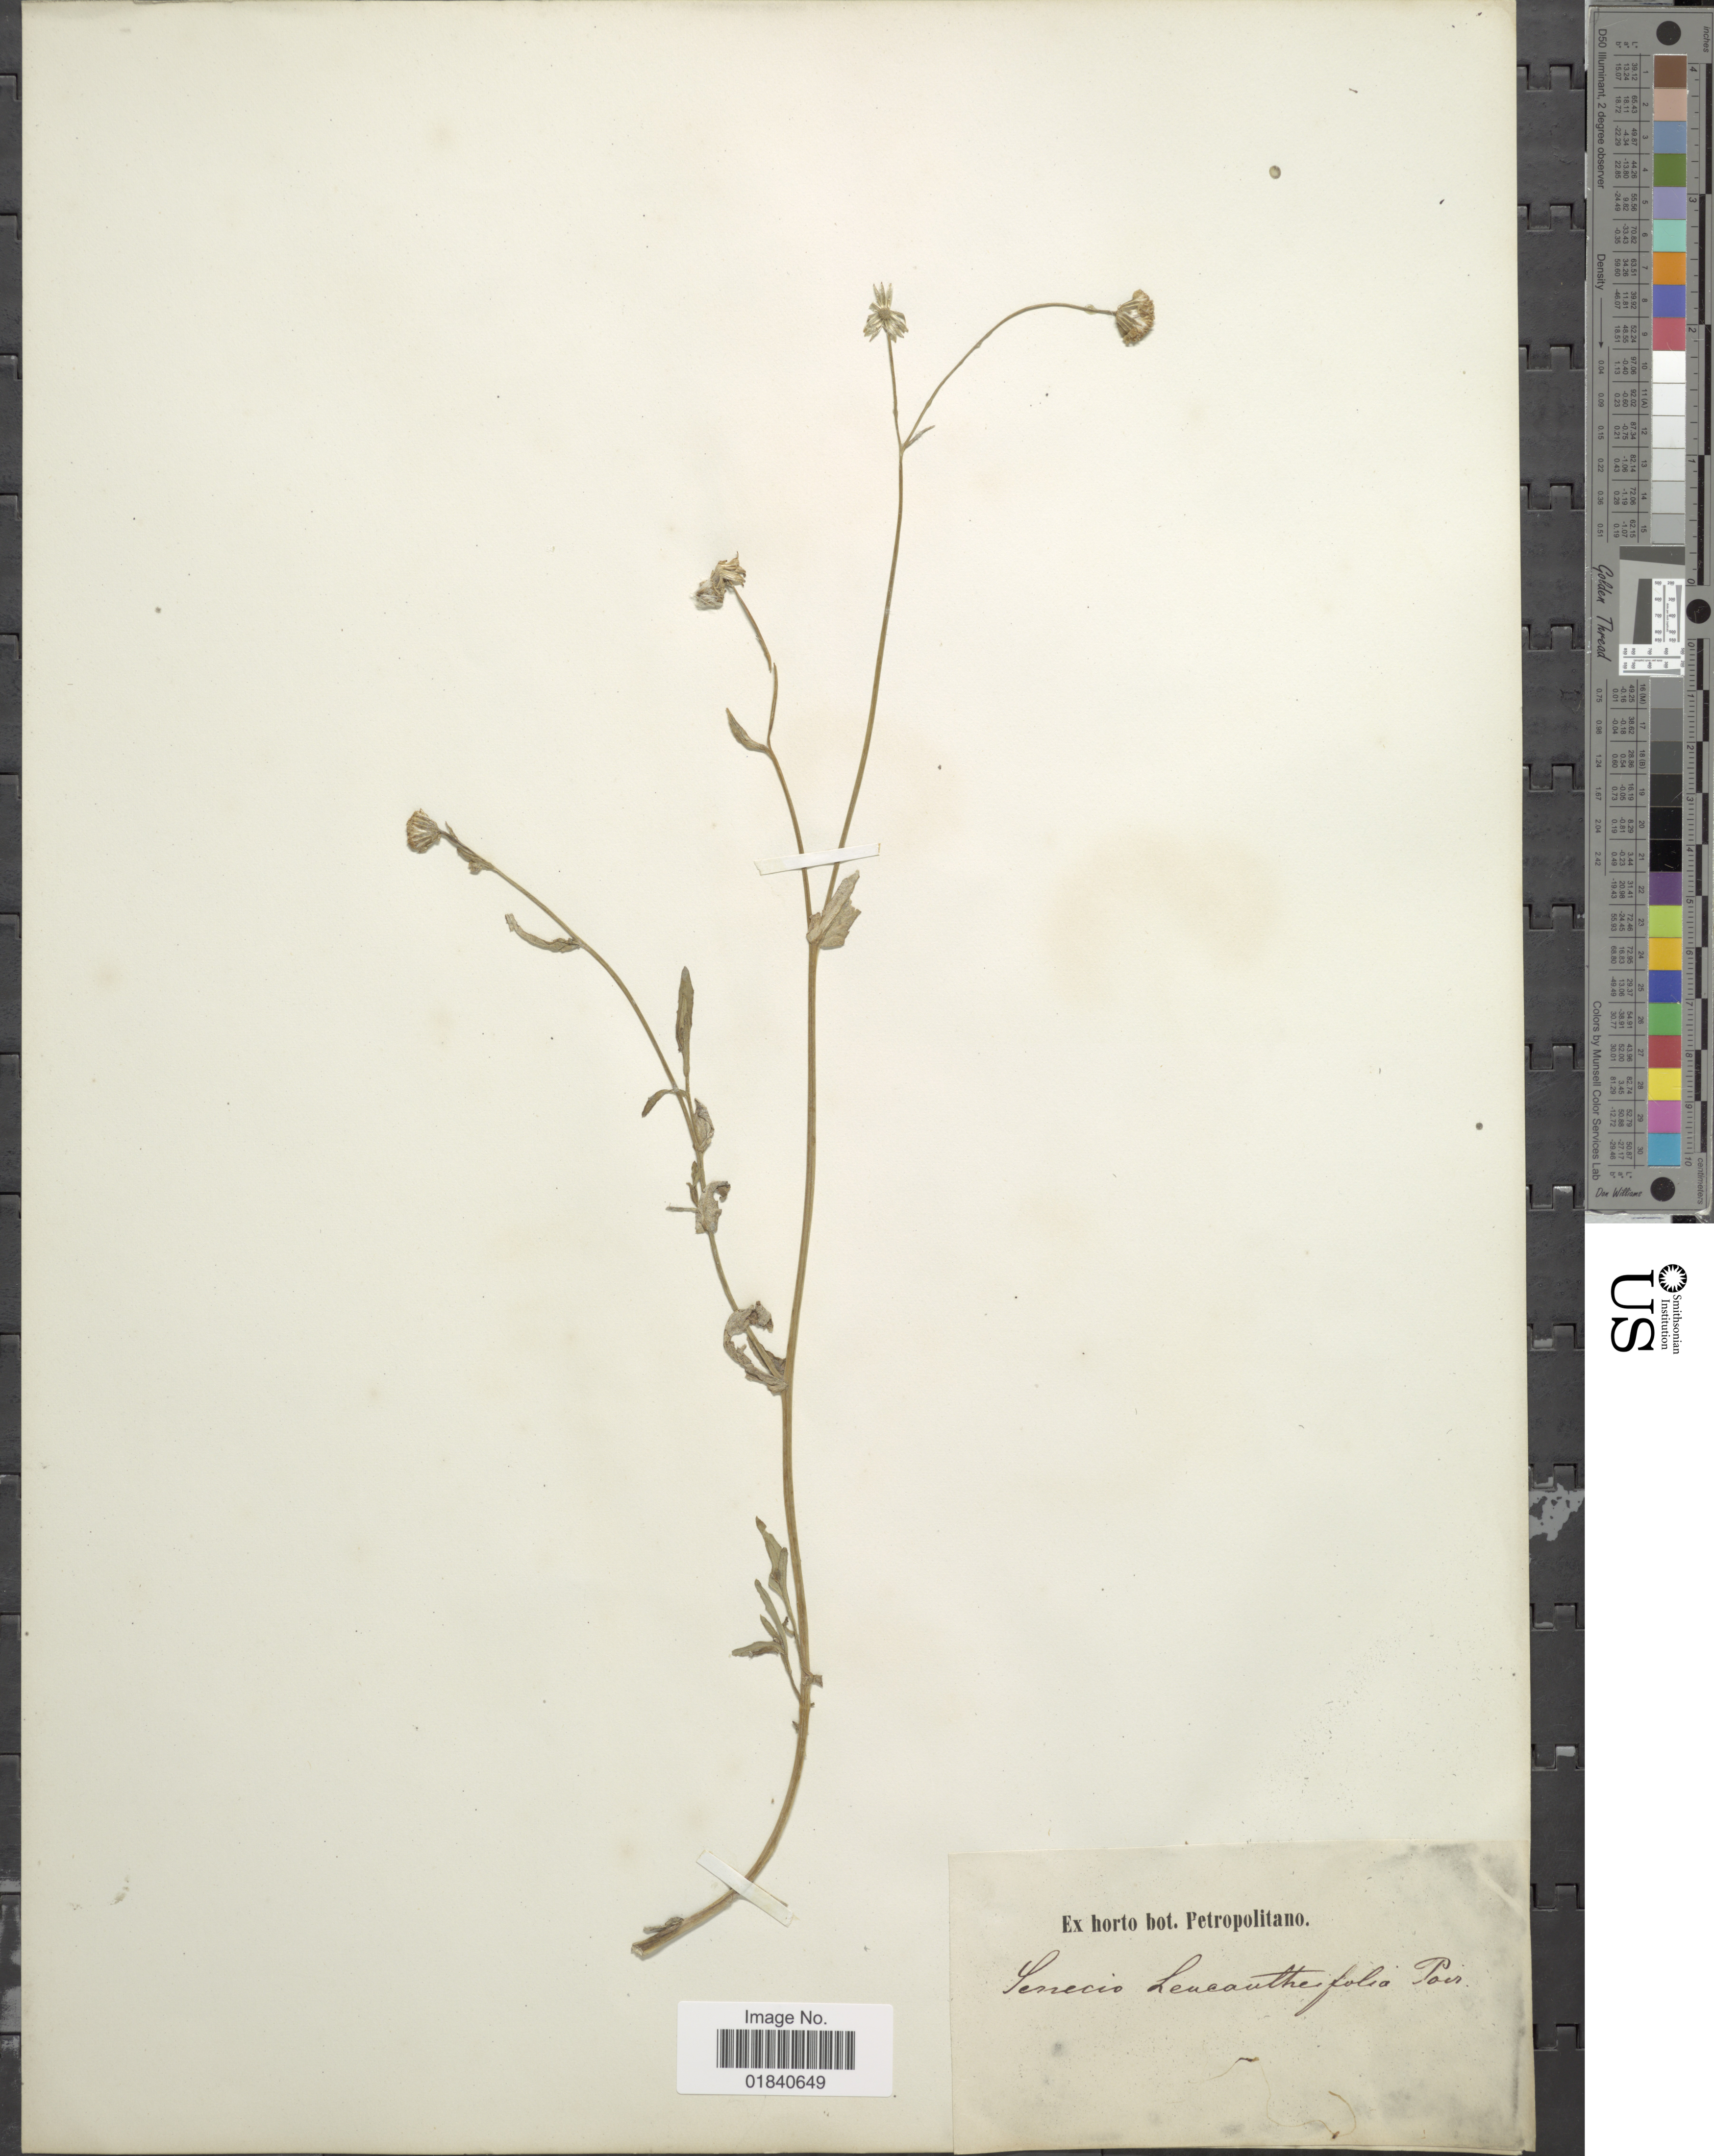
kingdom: Plantae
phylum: Tracheophyta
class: Magnoliopsida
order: Asterales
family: Asteraceae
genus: Senecio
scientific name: Senecio leucanthemifolius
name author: Poir.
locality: Ex horto bot. Petropolitano